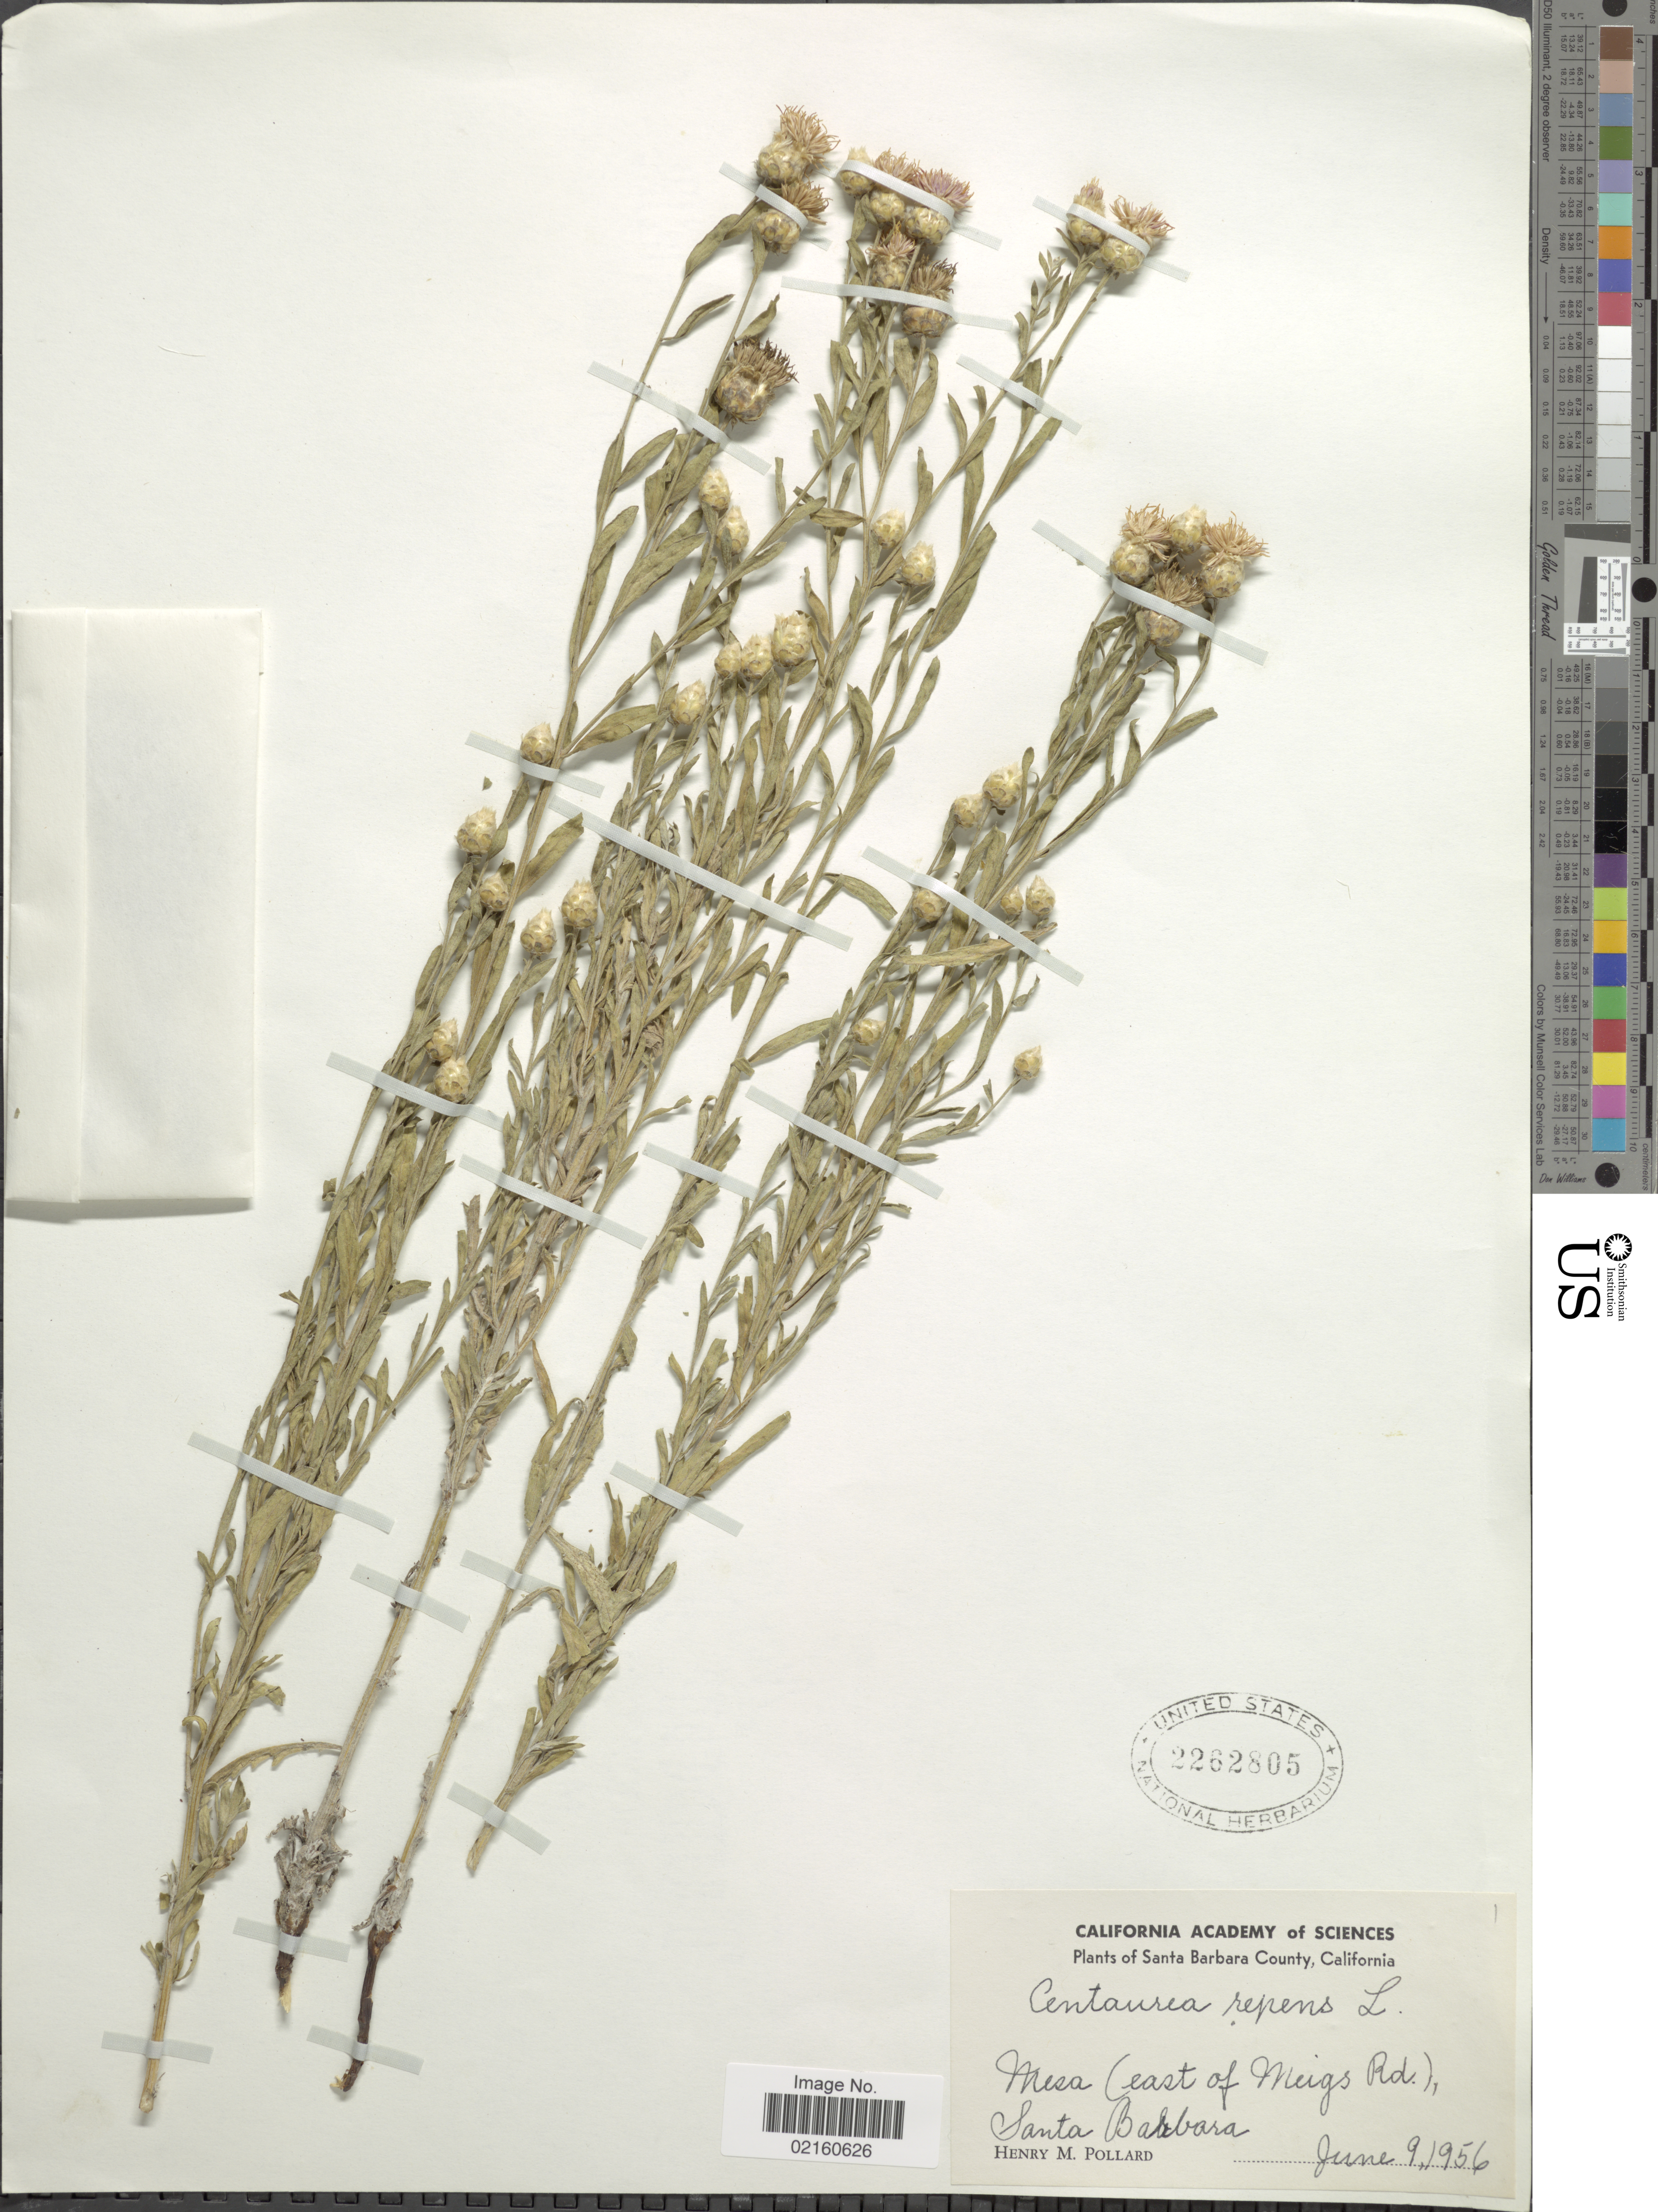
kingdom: Plantae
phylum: Tracheophyta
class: Magnoliopsida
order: Asterales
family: Asteraceae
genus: Rhaponticum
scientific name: Rhaponticum repens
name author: (L.) Hidalgo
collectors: H. M. Pollard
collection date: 1956-06-09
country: United States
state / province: California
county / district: Santa Barbara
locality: Santa Barbara County, Mesa (east of Meigs Rd.), Santa Barbara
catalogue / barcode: US 2262805